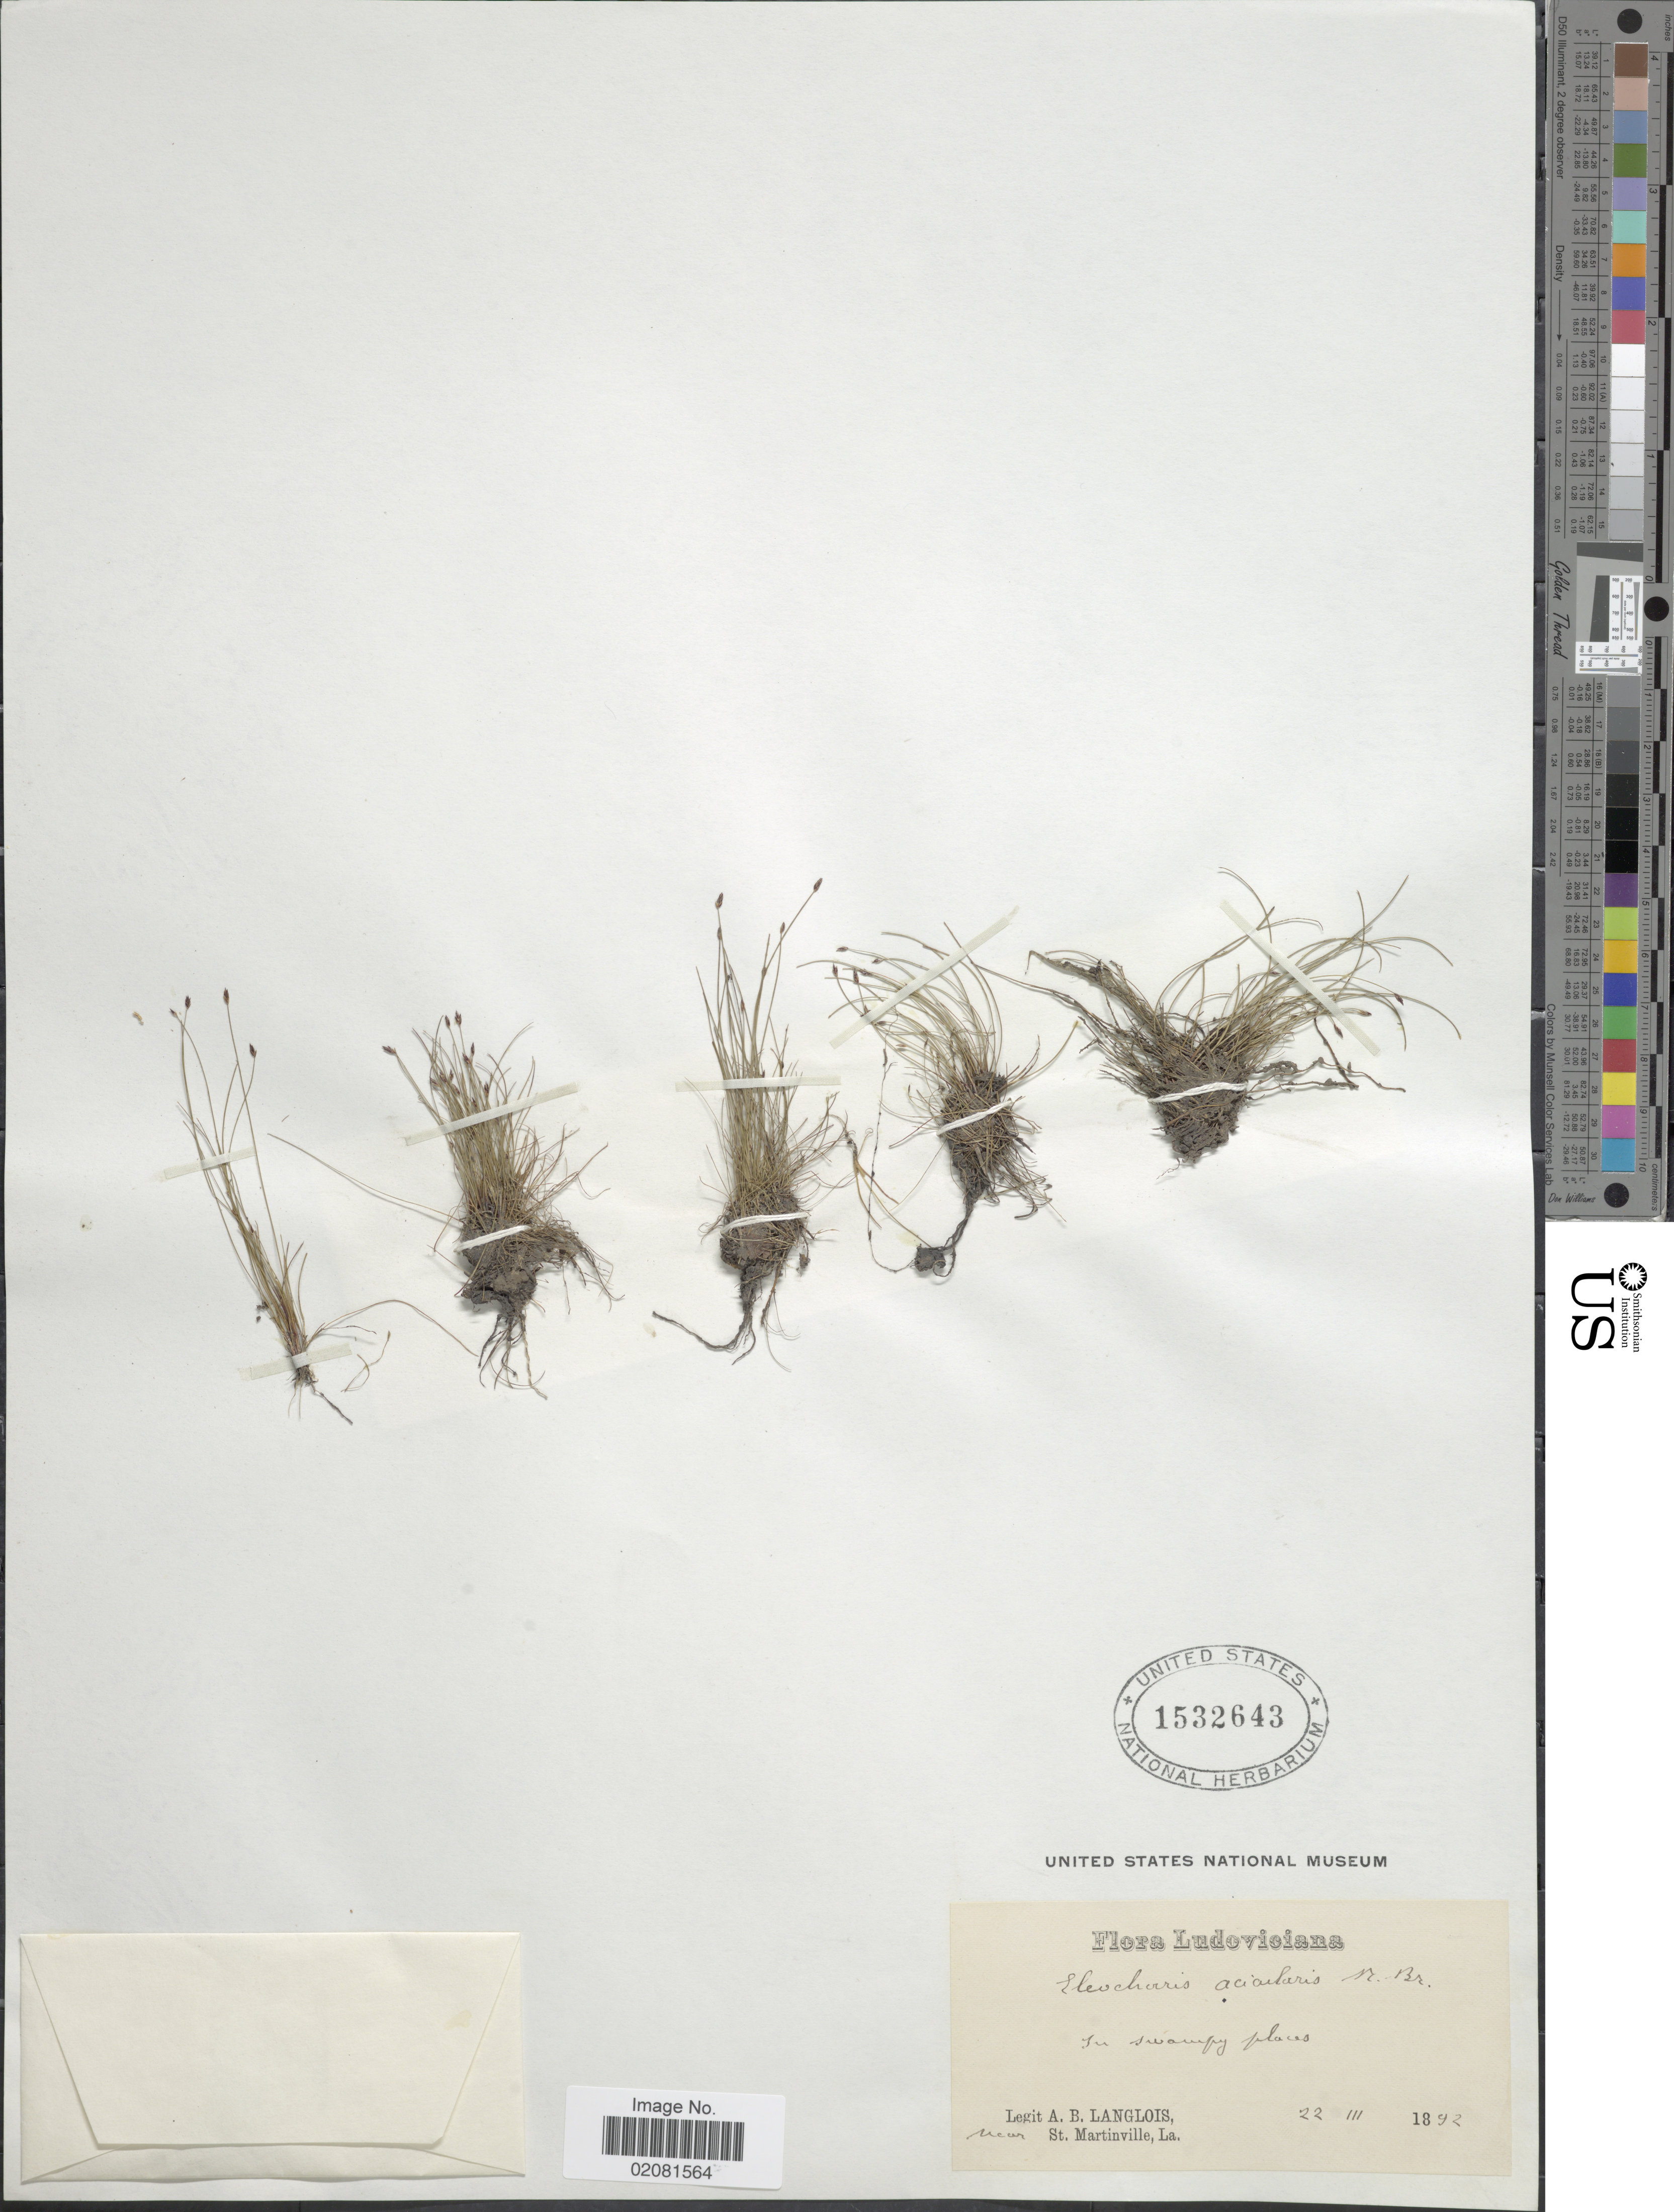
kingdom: Plantae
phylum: Tracheophyta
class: Liliopsida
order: Poales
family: Cyperaceae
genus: Eleocharis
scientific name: Eleocharis acicularis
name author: (L.) Roem. & Schult.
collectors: A. Langlois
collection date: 1892-03-22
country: United States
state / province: Louisiana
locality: Ludoviciana. In swampy places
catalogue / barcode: US 1532643